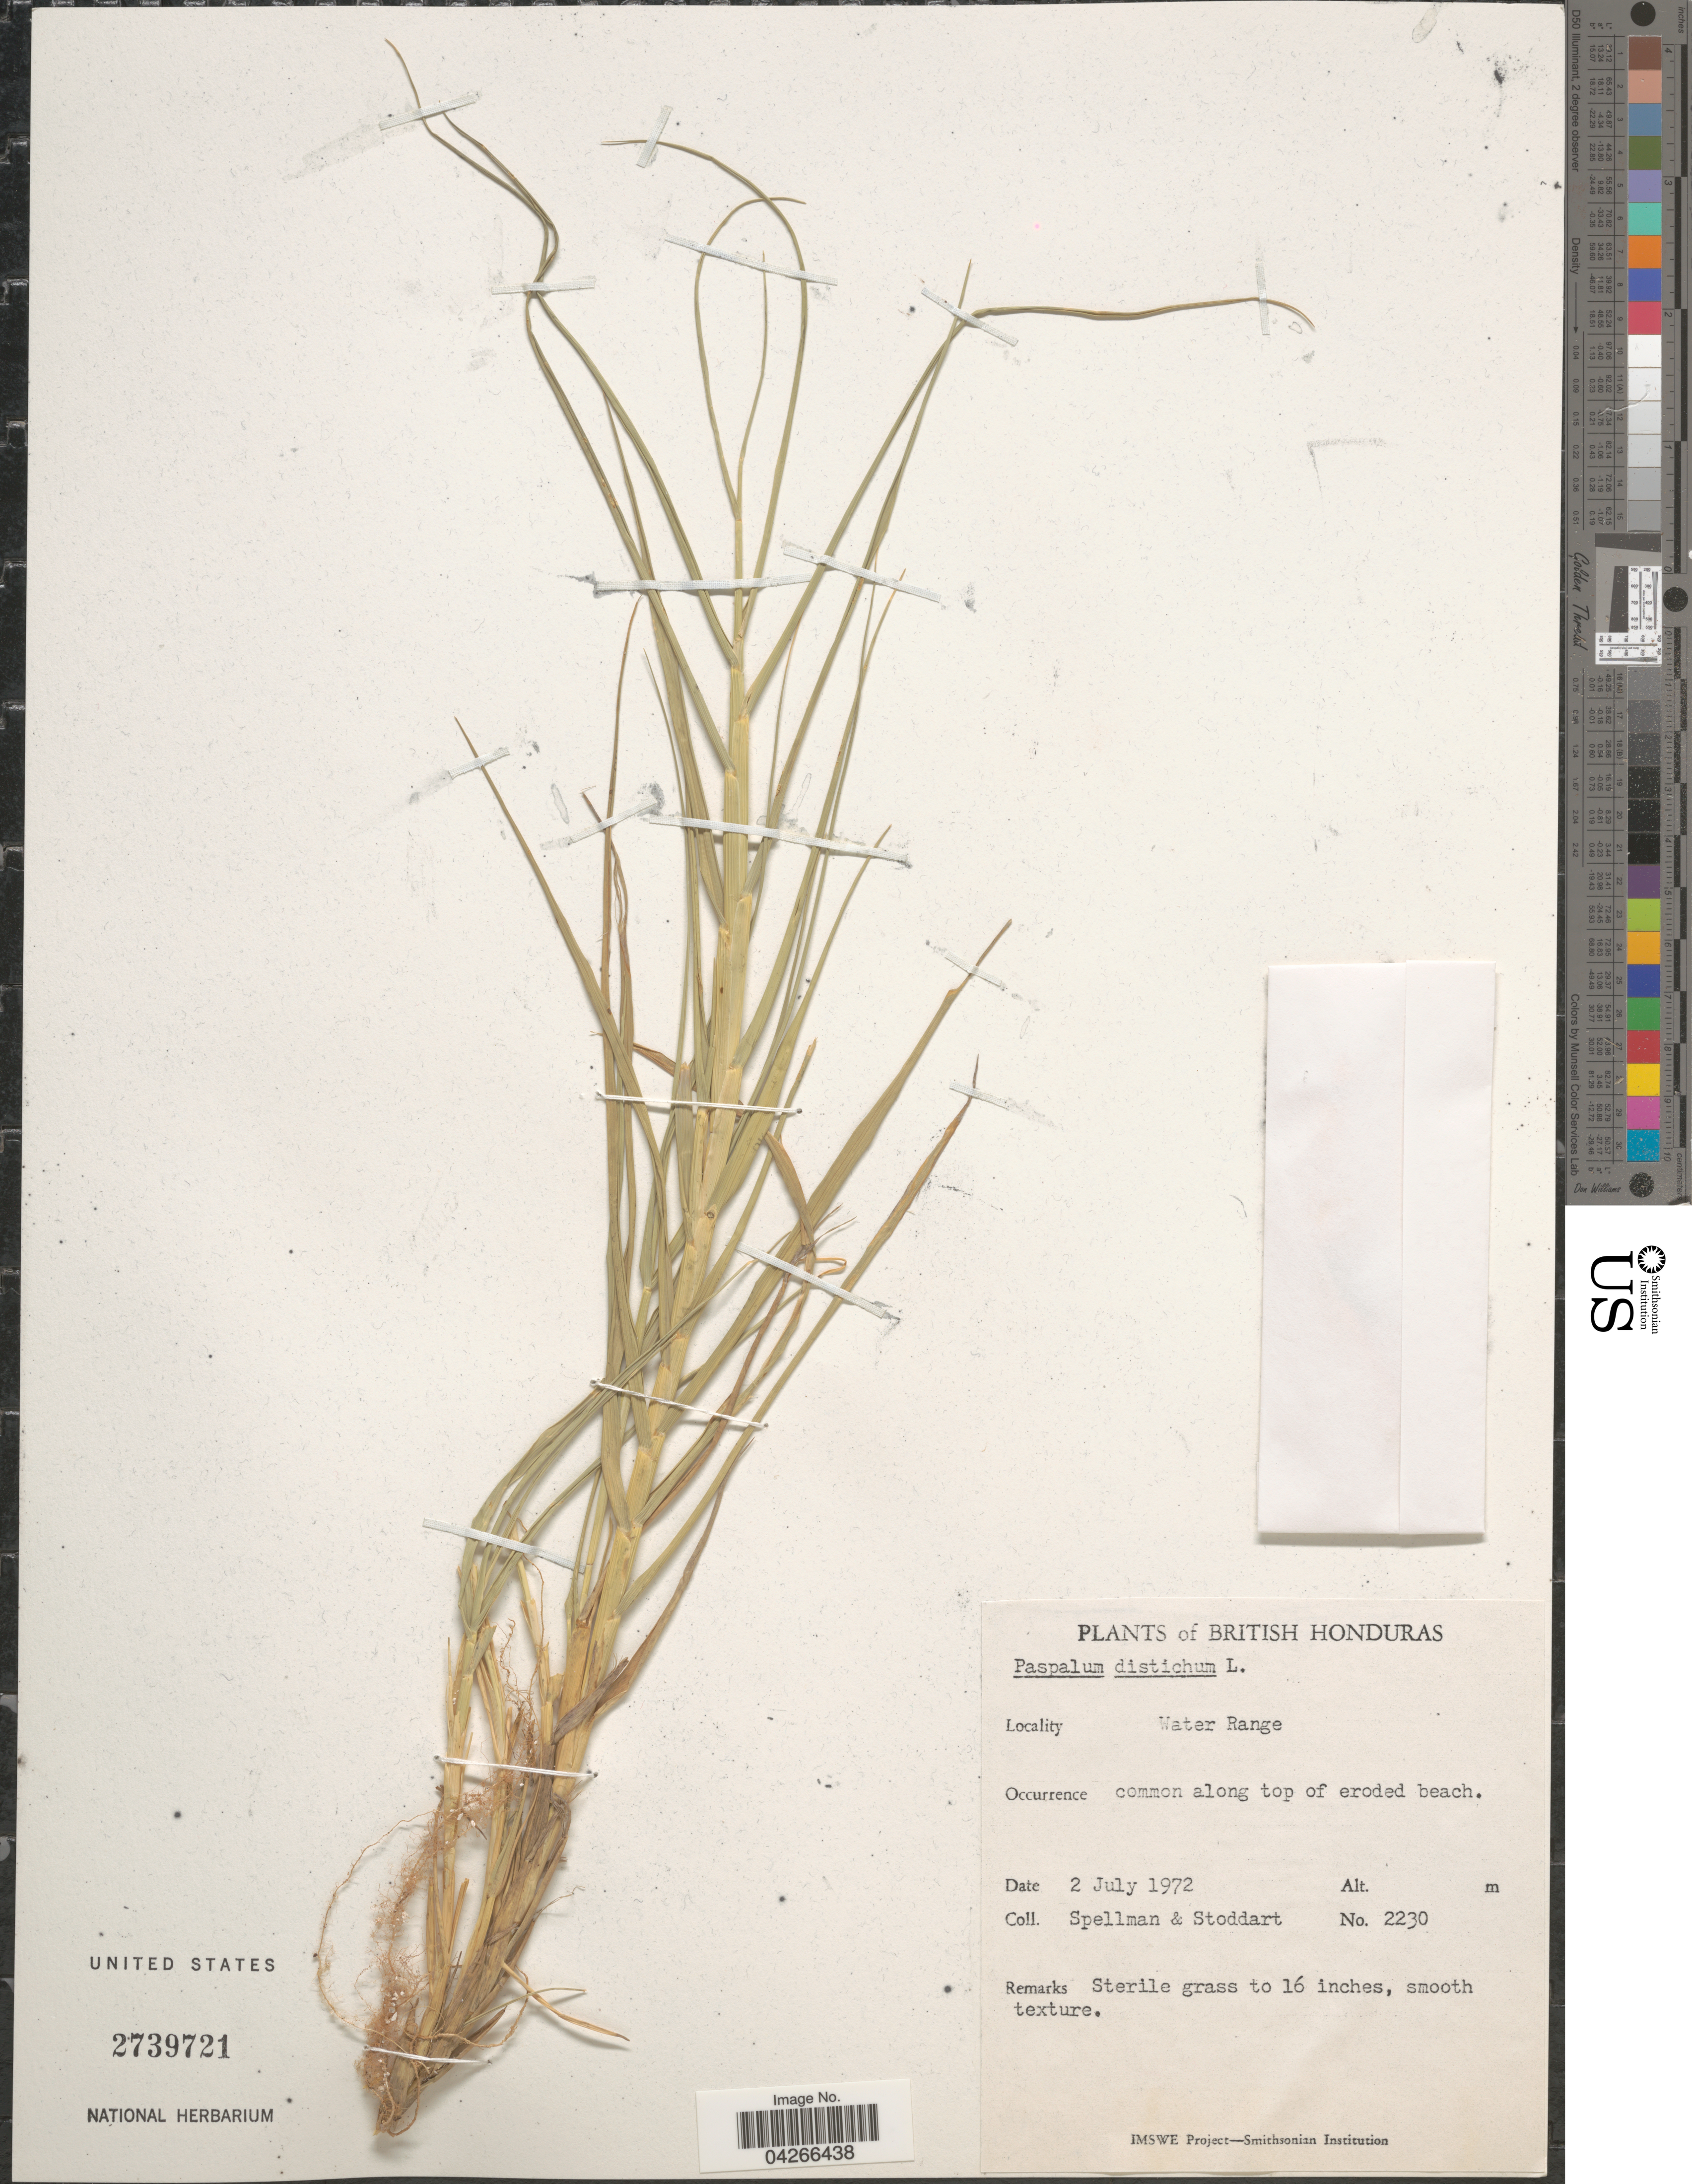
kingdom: Plantae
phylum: Tracheophyta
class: Liliopsida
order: Poales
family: Poaceae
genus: Paspalum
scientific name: Paspalum distichum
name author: L.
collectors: Spellman, -- & -. Stoddart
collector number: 2230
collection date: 1972-07-02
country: Belize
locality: British Honduras. Water Range. Common along top of eroded beach.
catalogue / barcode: US 2739721